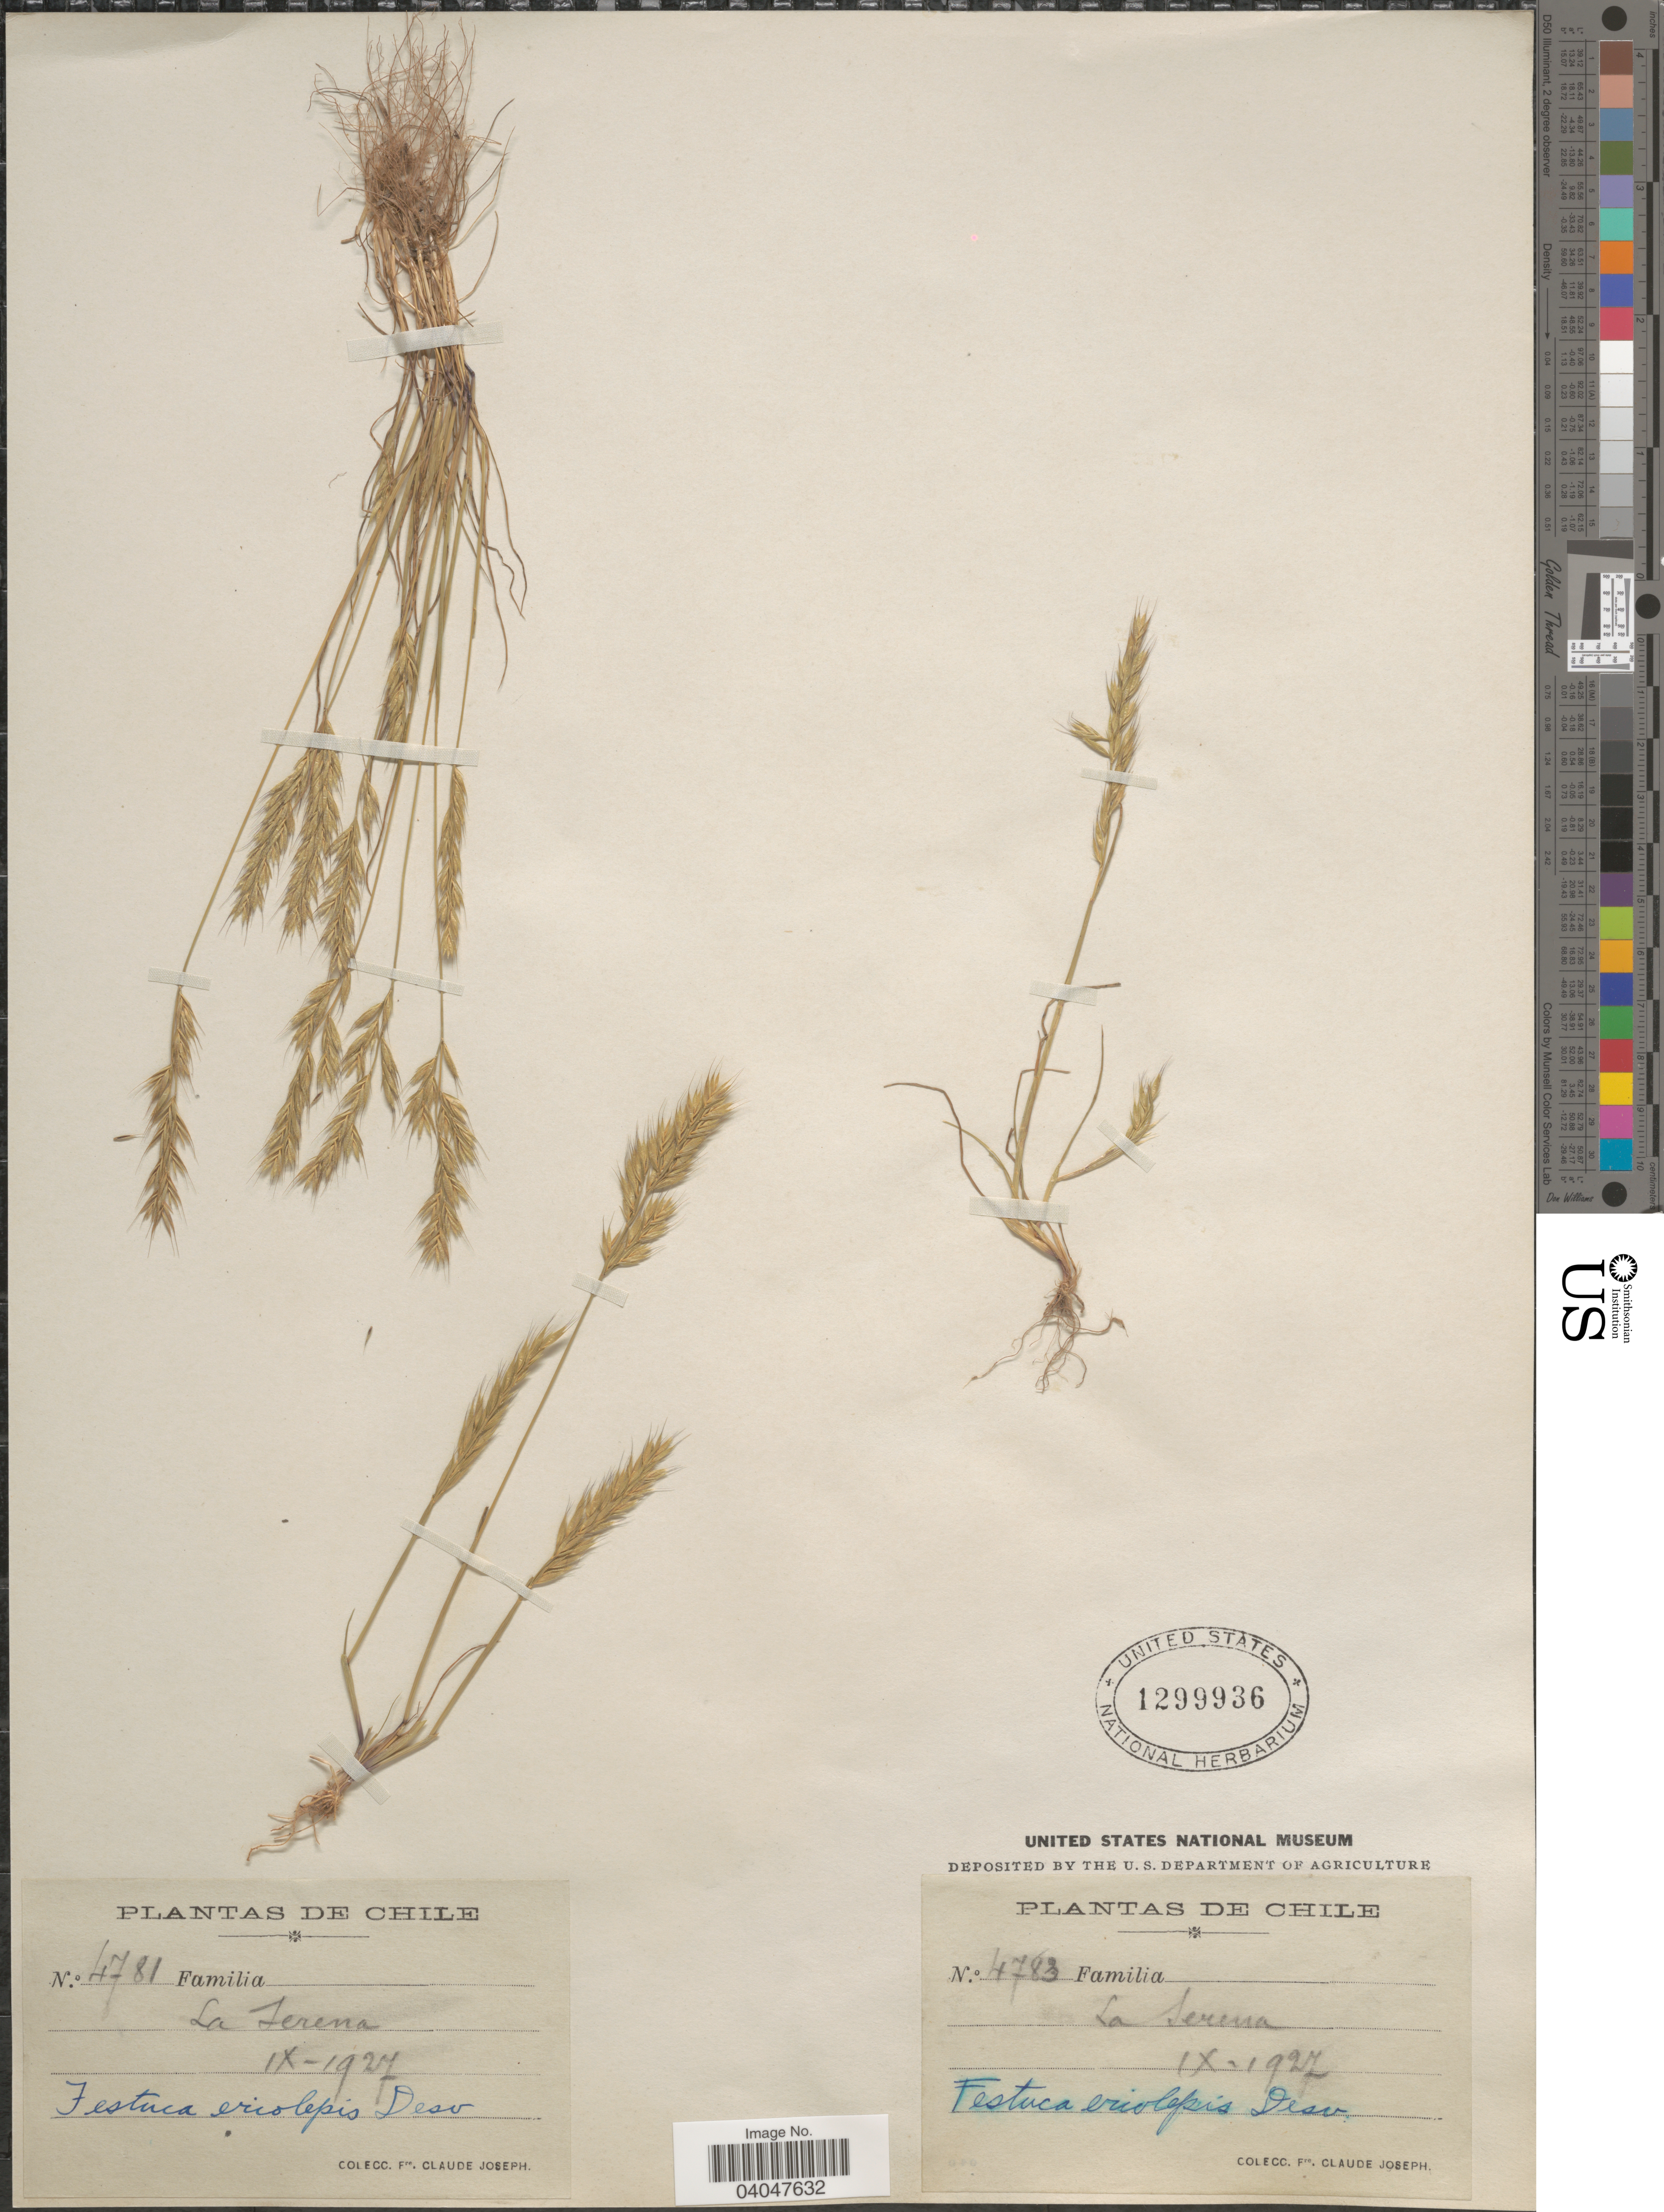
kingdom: Plantae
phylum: Tracheophyta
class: Liliopsida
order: Poales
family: Poaceae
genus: Festuca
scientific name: Festuca eriolepis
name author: É. Desv. in Gay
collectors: Bro. Claude-Joseph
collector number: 4781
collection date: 1927-09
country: Chile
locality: La Serena.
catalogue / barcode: US 1299936